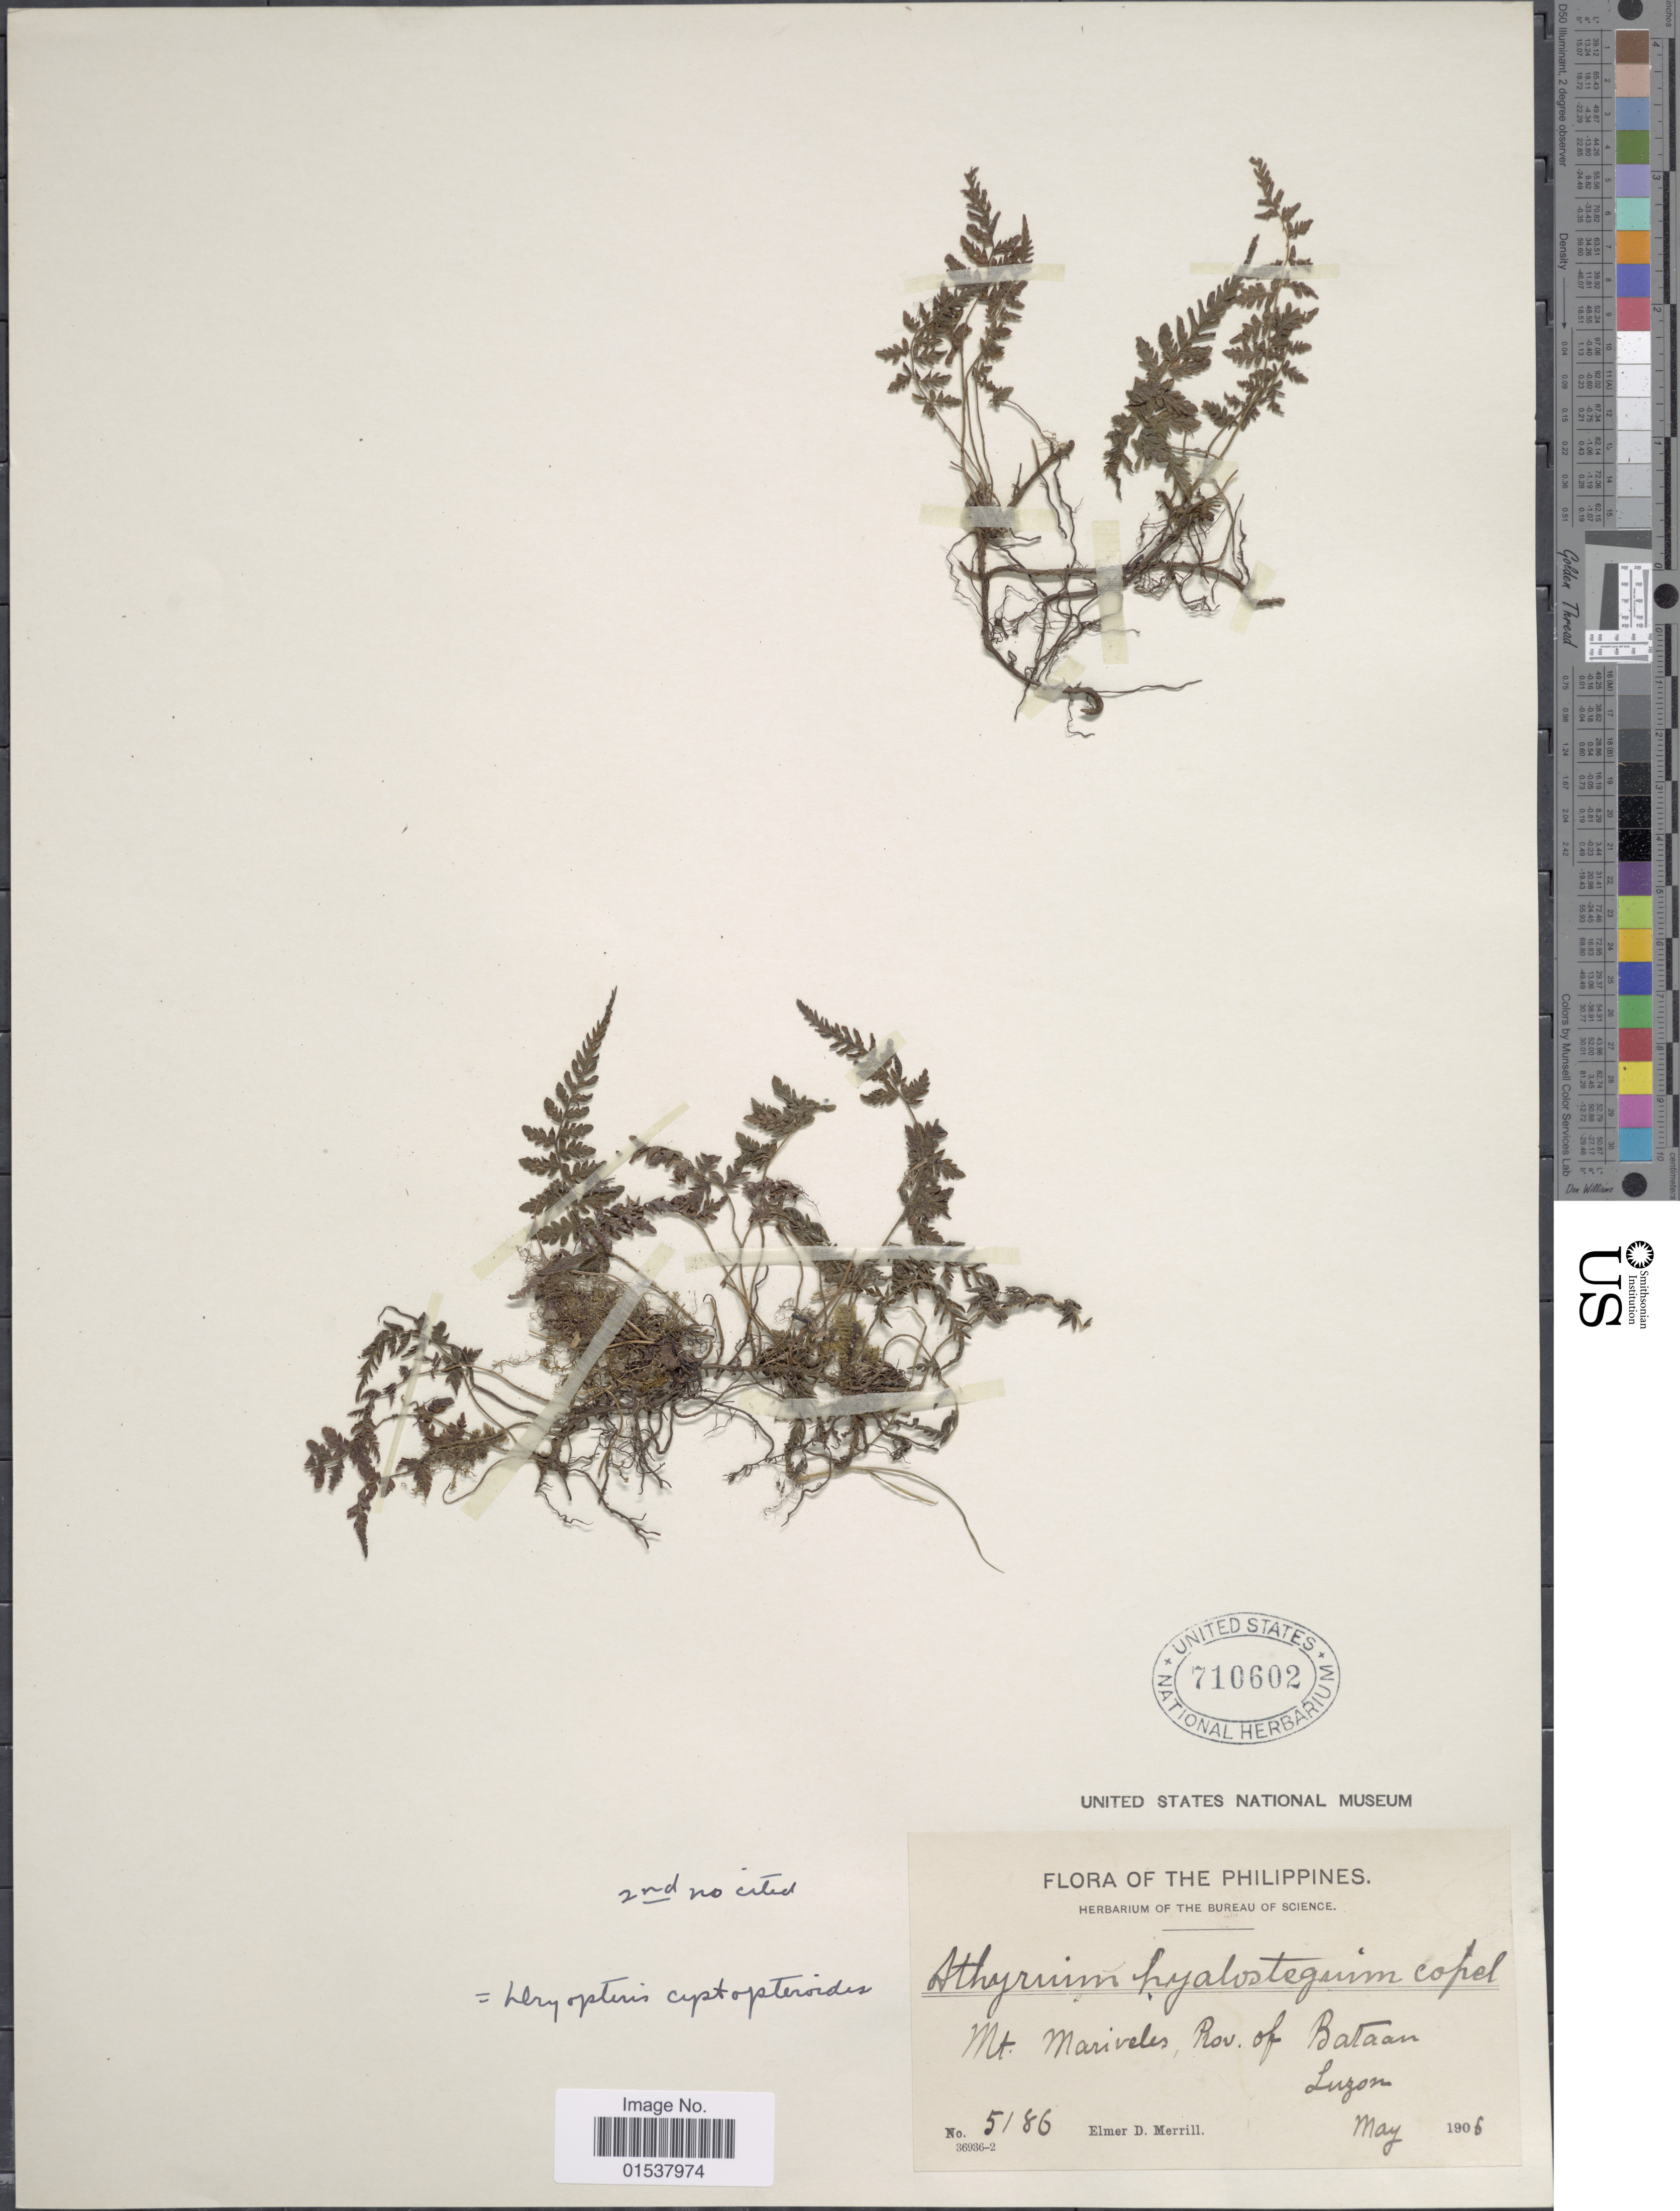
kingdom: Plantae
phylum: Tracheophyta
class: Polypodiopsida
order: Polypodiales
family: Thelypteridaceae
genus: Parathelypteris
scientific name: Parathelypteris cystoperoides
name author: (D.C. Eaton) Ching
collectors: E. D. Merrill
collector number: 5186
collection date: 1906-05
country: Philippines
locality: Mt. Mariveles, Prov. of Bataan, Luzon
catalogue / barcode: US 710602